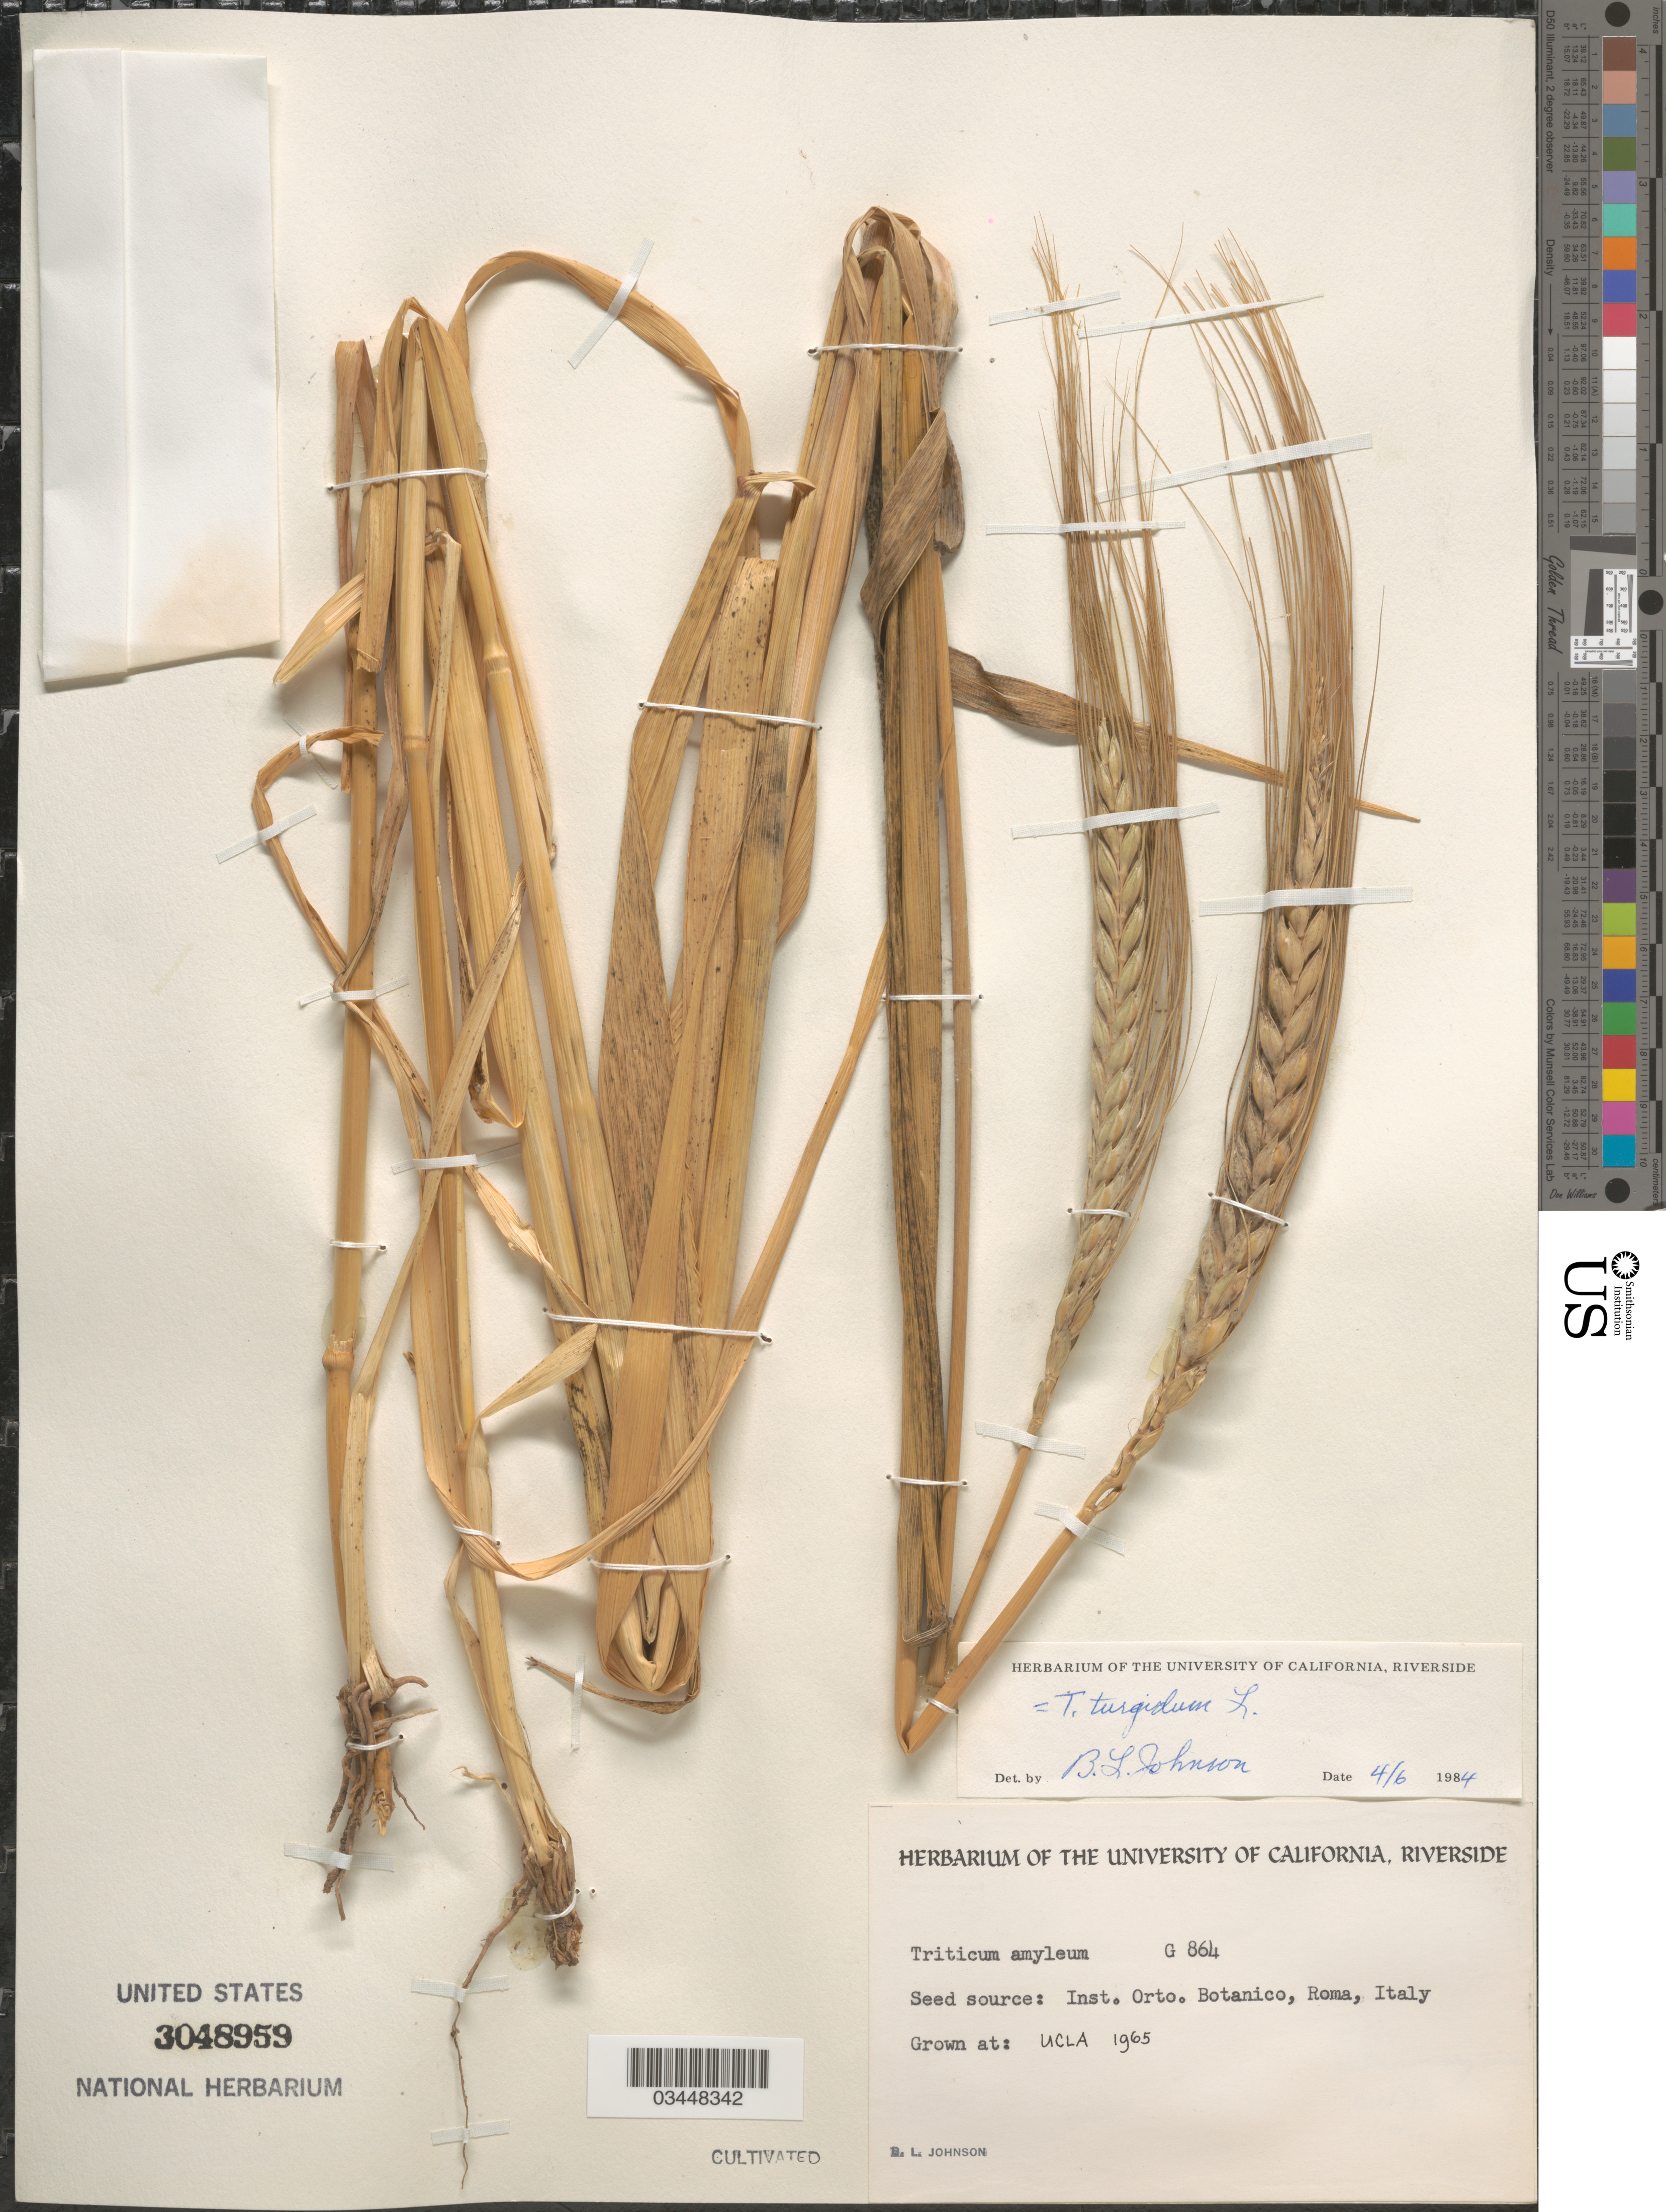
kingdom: Plantae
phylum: Tracheophyta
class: Liliopsida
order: Poales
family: Poaceae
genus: Triticum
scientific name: Triticum turgidum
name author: L.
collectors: B. Johnson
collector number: G864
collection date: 1965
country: United States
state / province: California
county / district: Los Angeles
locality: UCLA.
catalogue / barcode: US 3048959